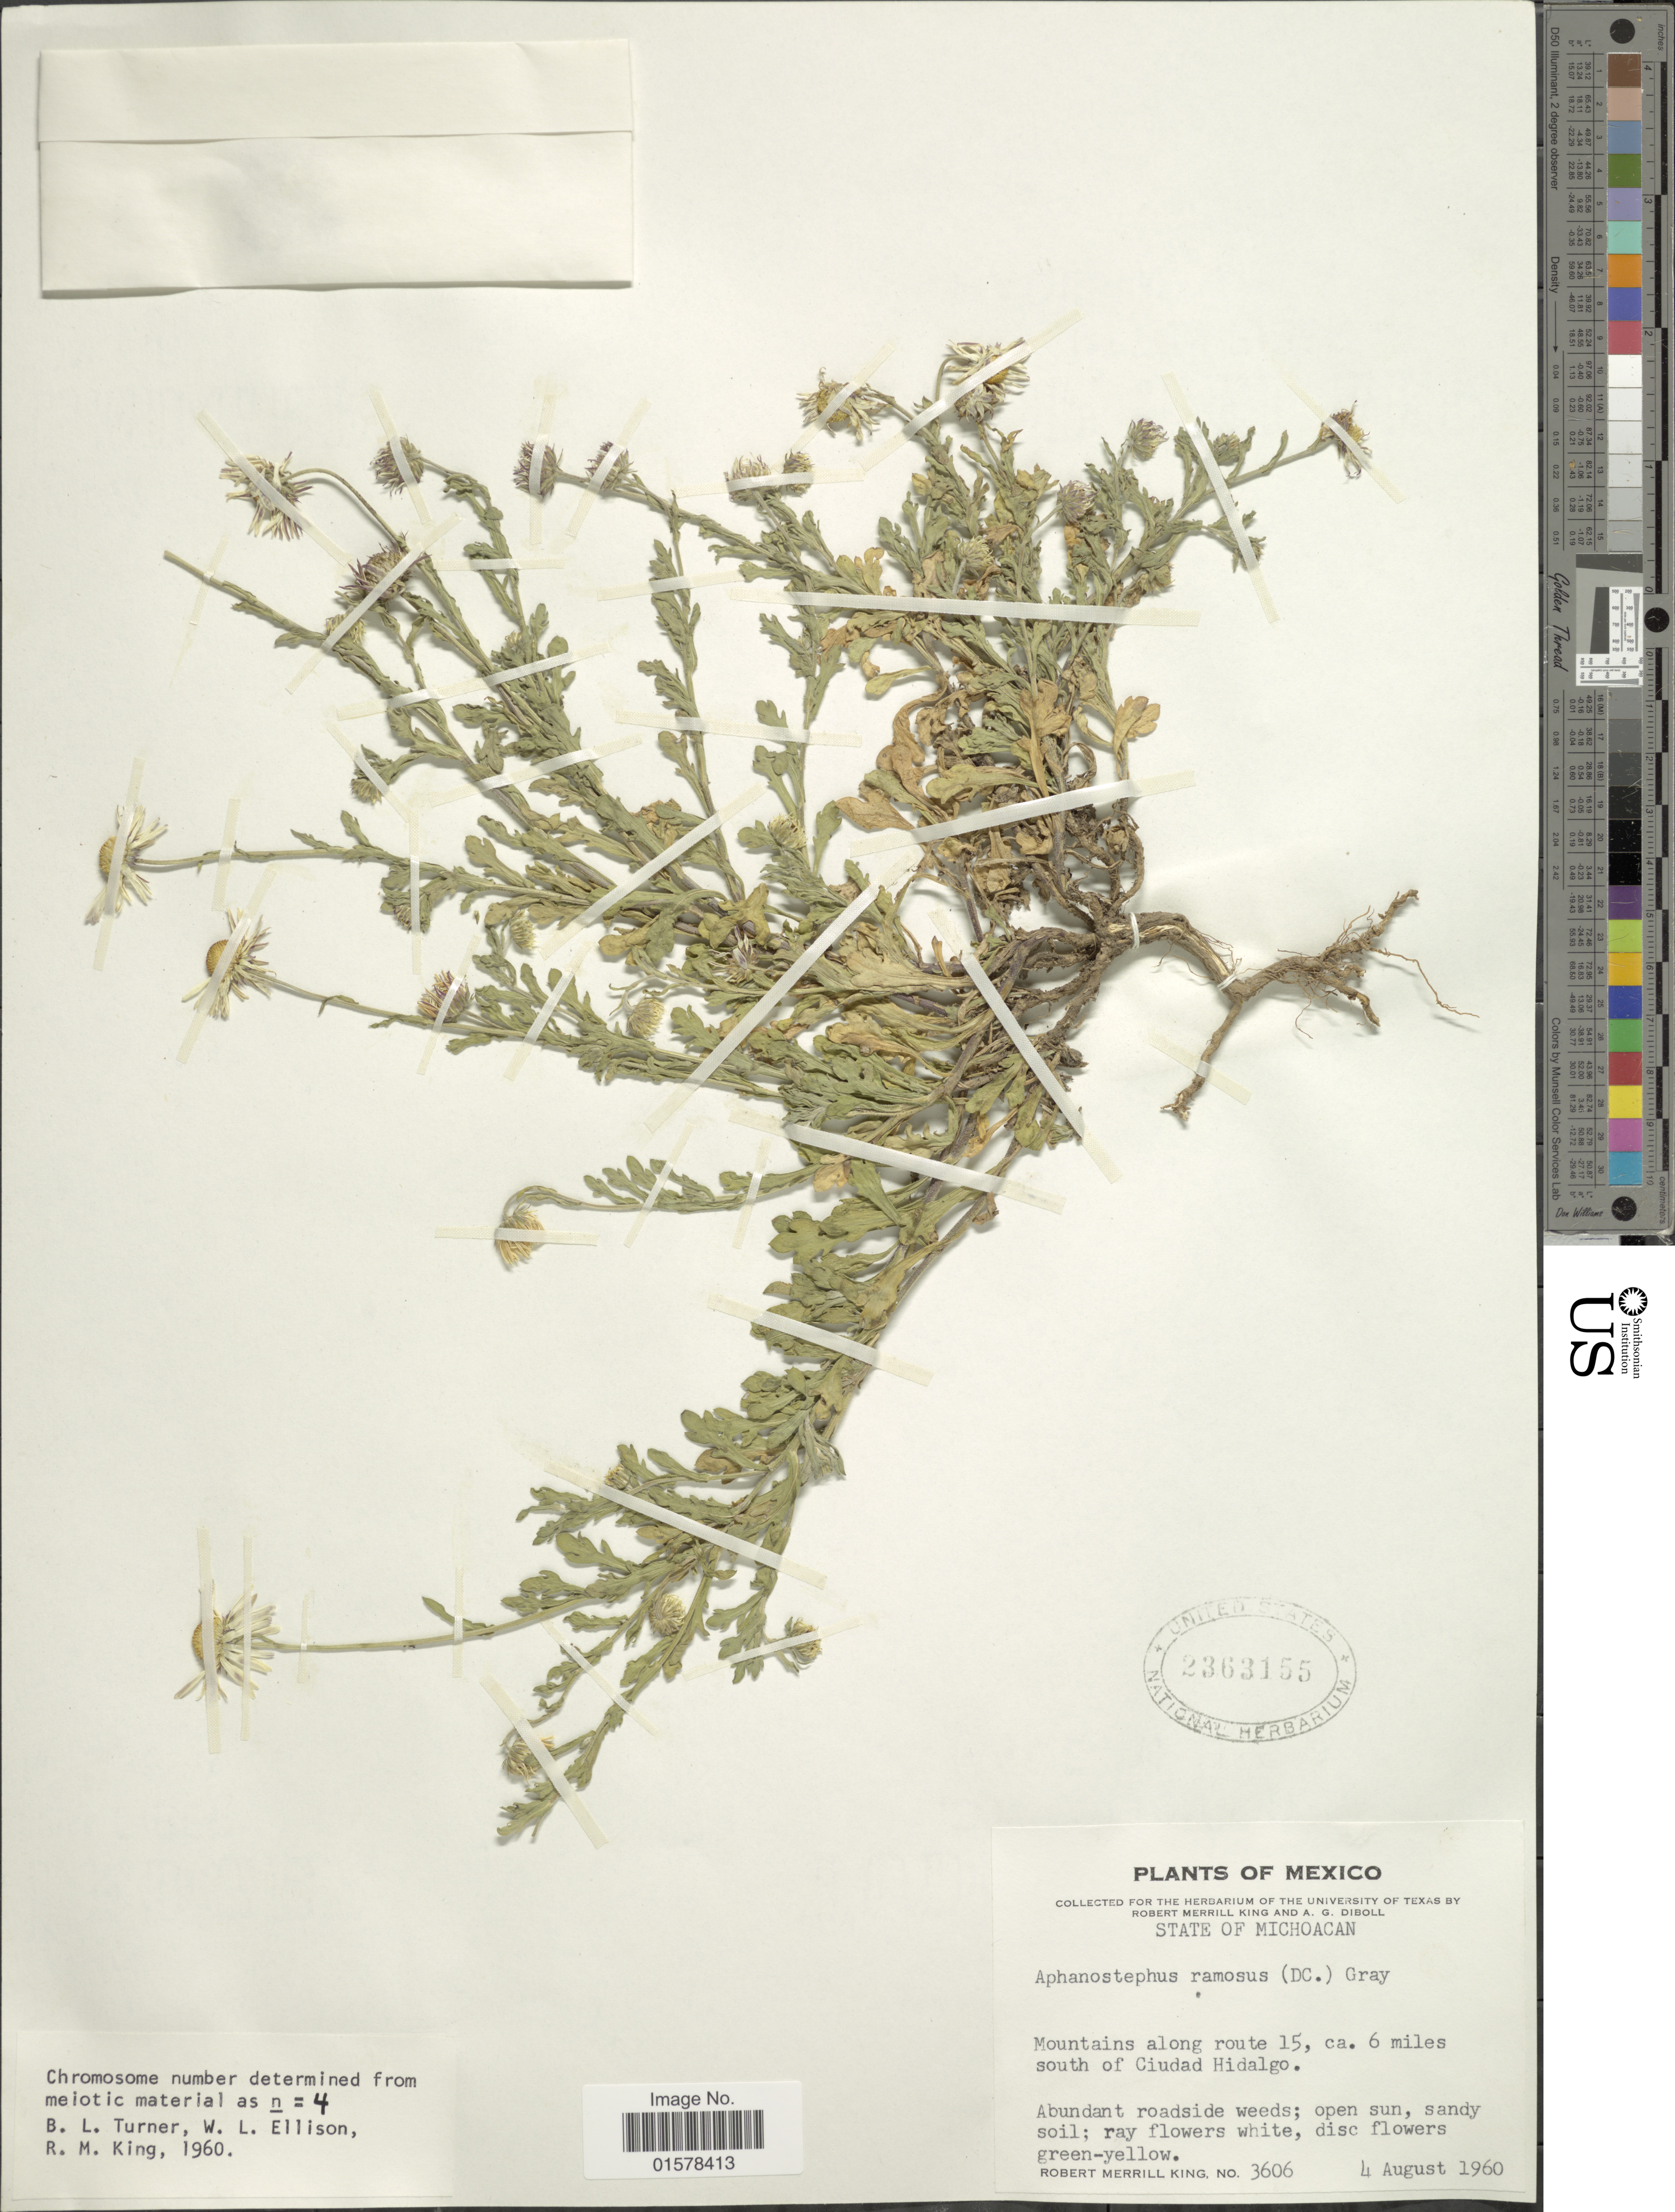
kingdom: Plantae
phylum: Tracheophyta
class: Magnoliopsida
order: Asterales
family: Asteraceae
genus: Aphanostephus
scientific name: Aphanostephus ramosissimus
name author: DC.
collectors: R. M. King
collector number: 3606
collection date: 1960-08-04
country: Mexico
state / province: Michoacán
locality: State of Michoacán. Mountains along route 15, ca. 6 miles south of Ciudad Hidalgo.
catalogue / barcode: US 2363155